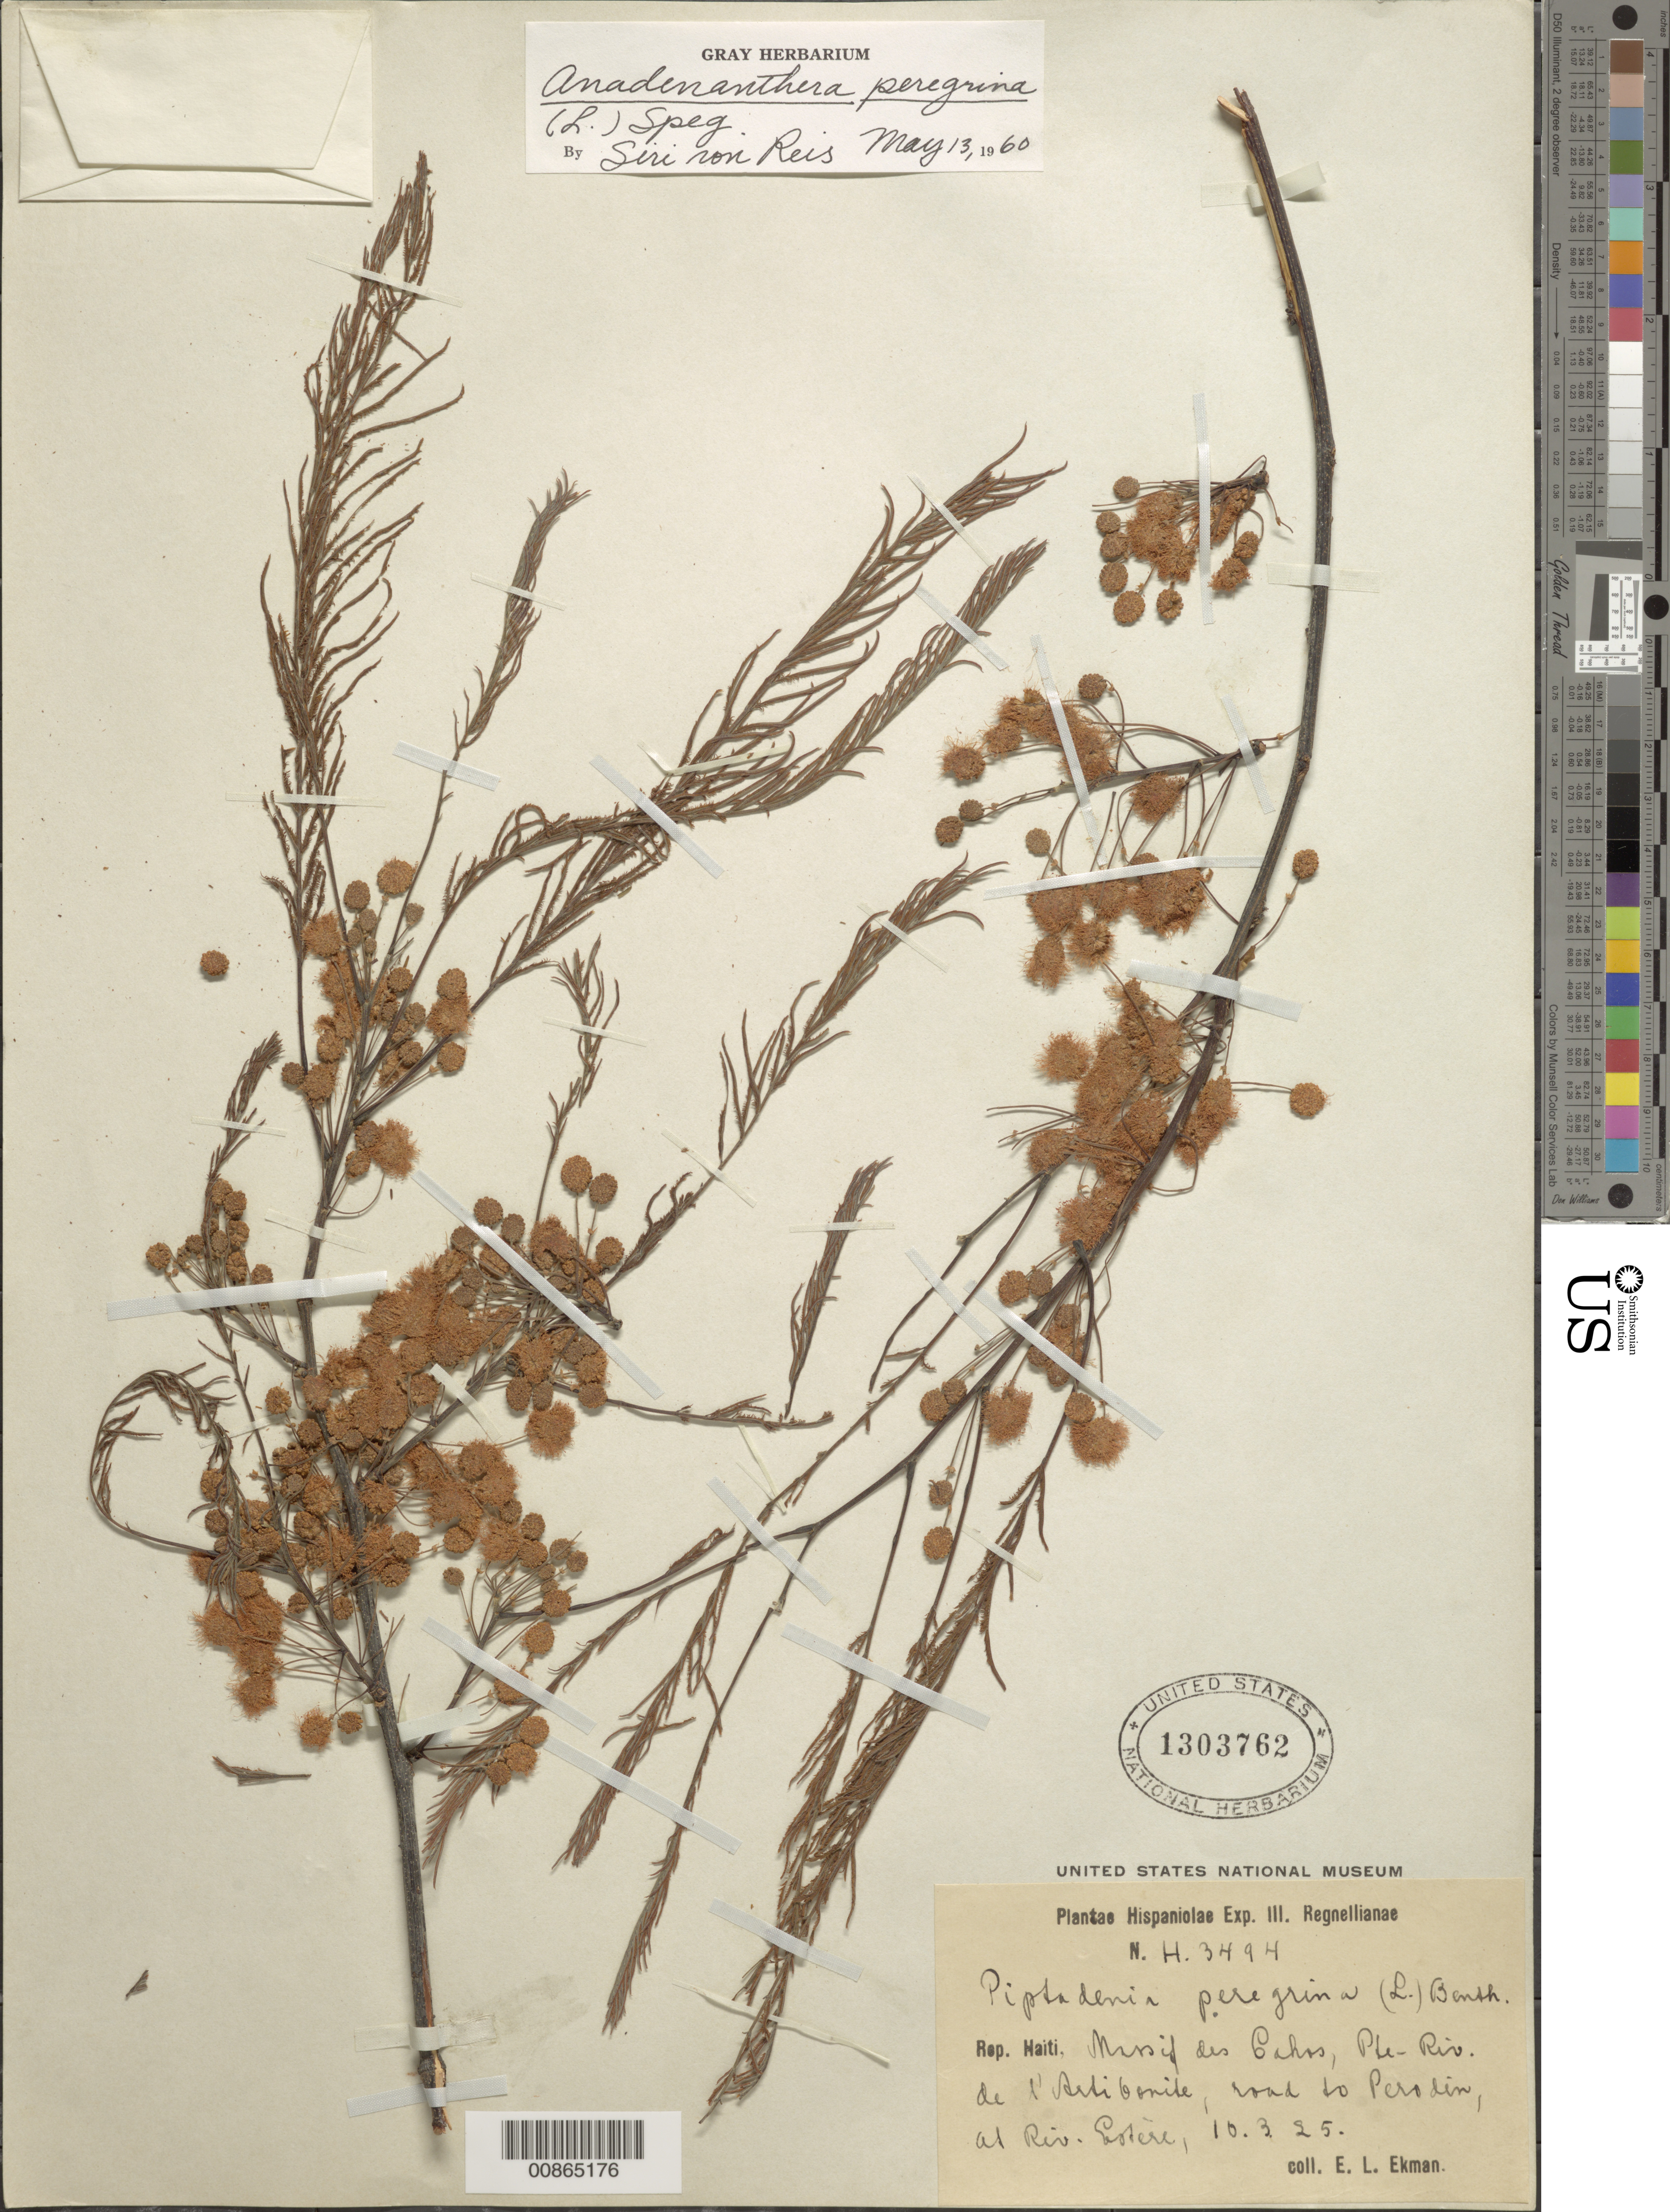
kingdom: Plantae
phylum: Tracheophyta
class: Magnoliopsida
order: Fabales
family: Fabaceae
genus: Anadenanthera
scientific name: Anadenanthera peregrina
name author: (L.) Speg.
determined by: Von Reis, S.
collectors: E. L. Ekman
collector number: H 3494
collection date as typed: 10 Mar 1925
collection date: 1925-03-10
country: Haiti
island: Hispaniola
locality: Massif des Cahos, Pte-Riv. de l'Artibonite, road to Perodin, at Riv. Estère.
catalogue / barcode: US 1303762